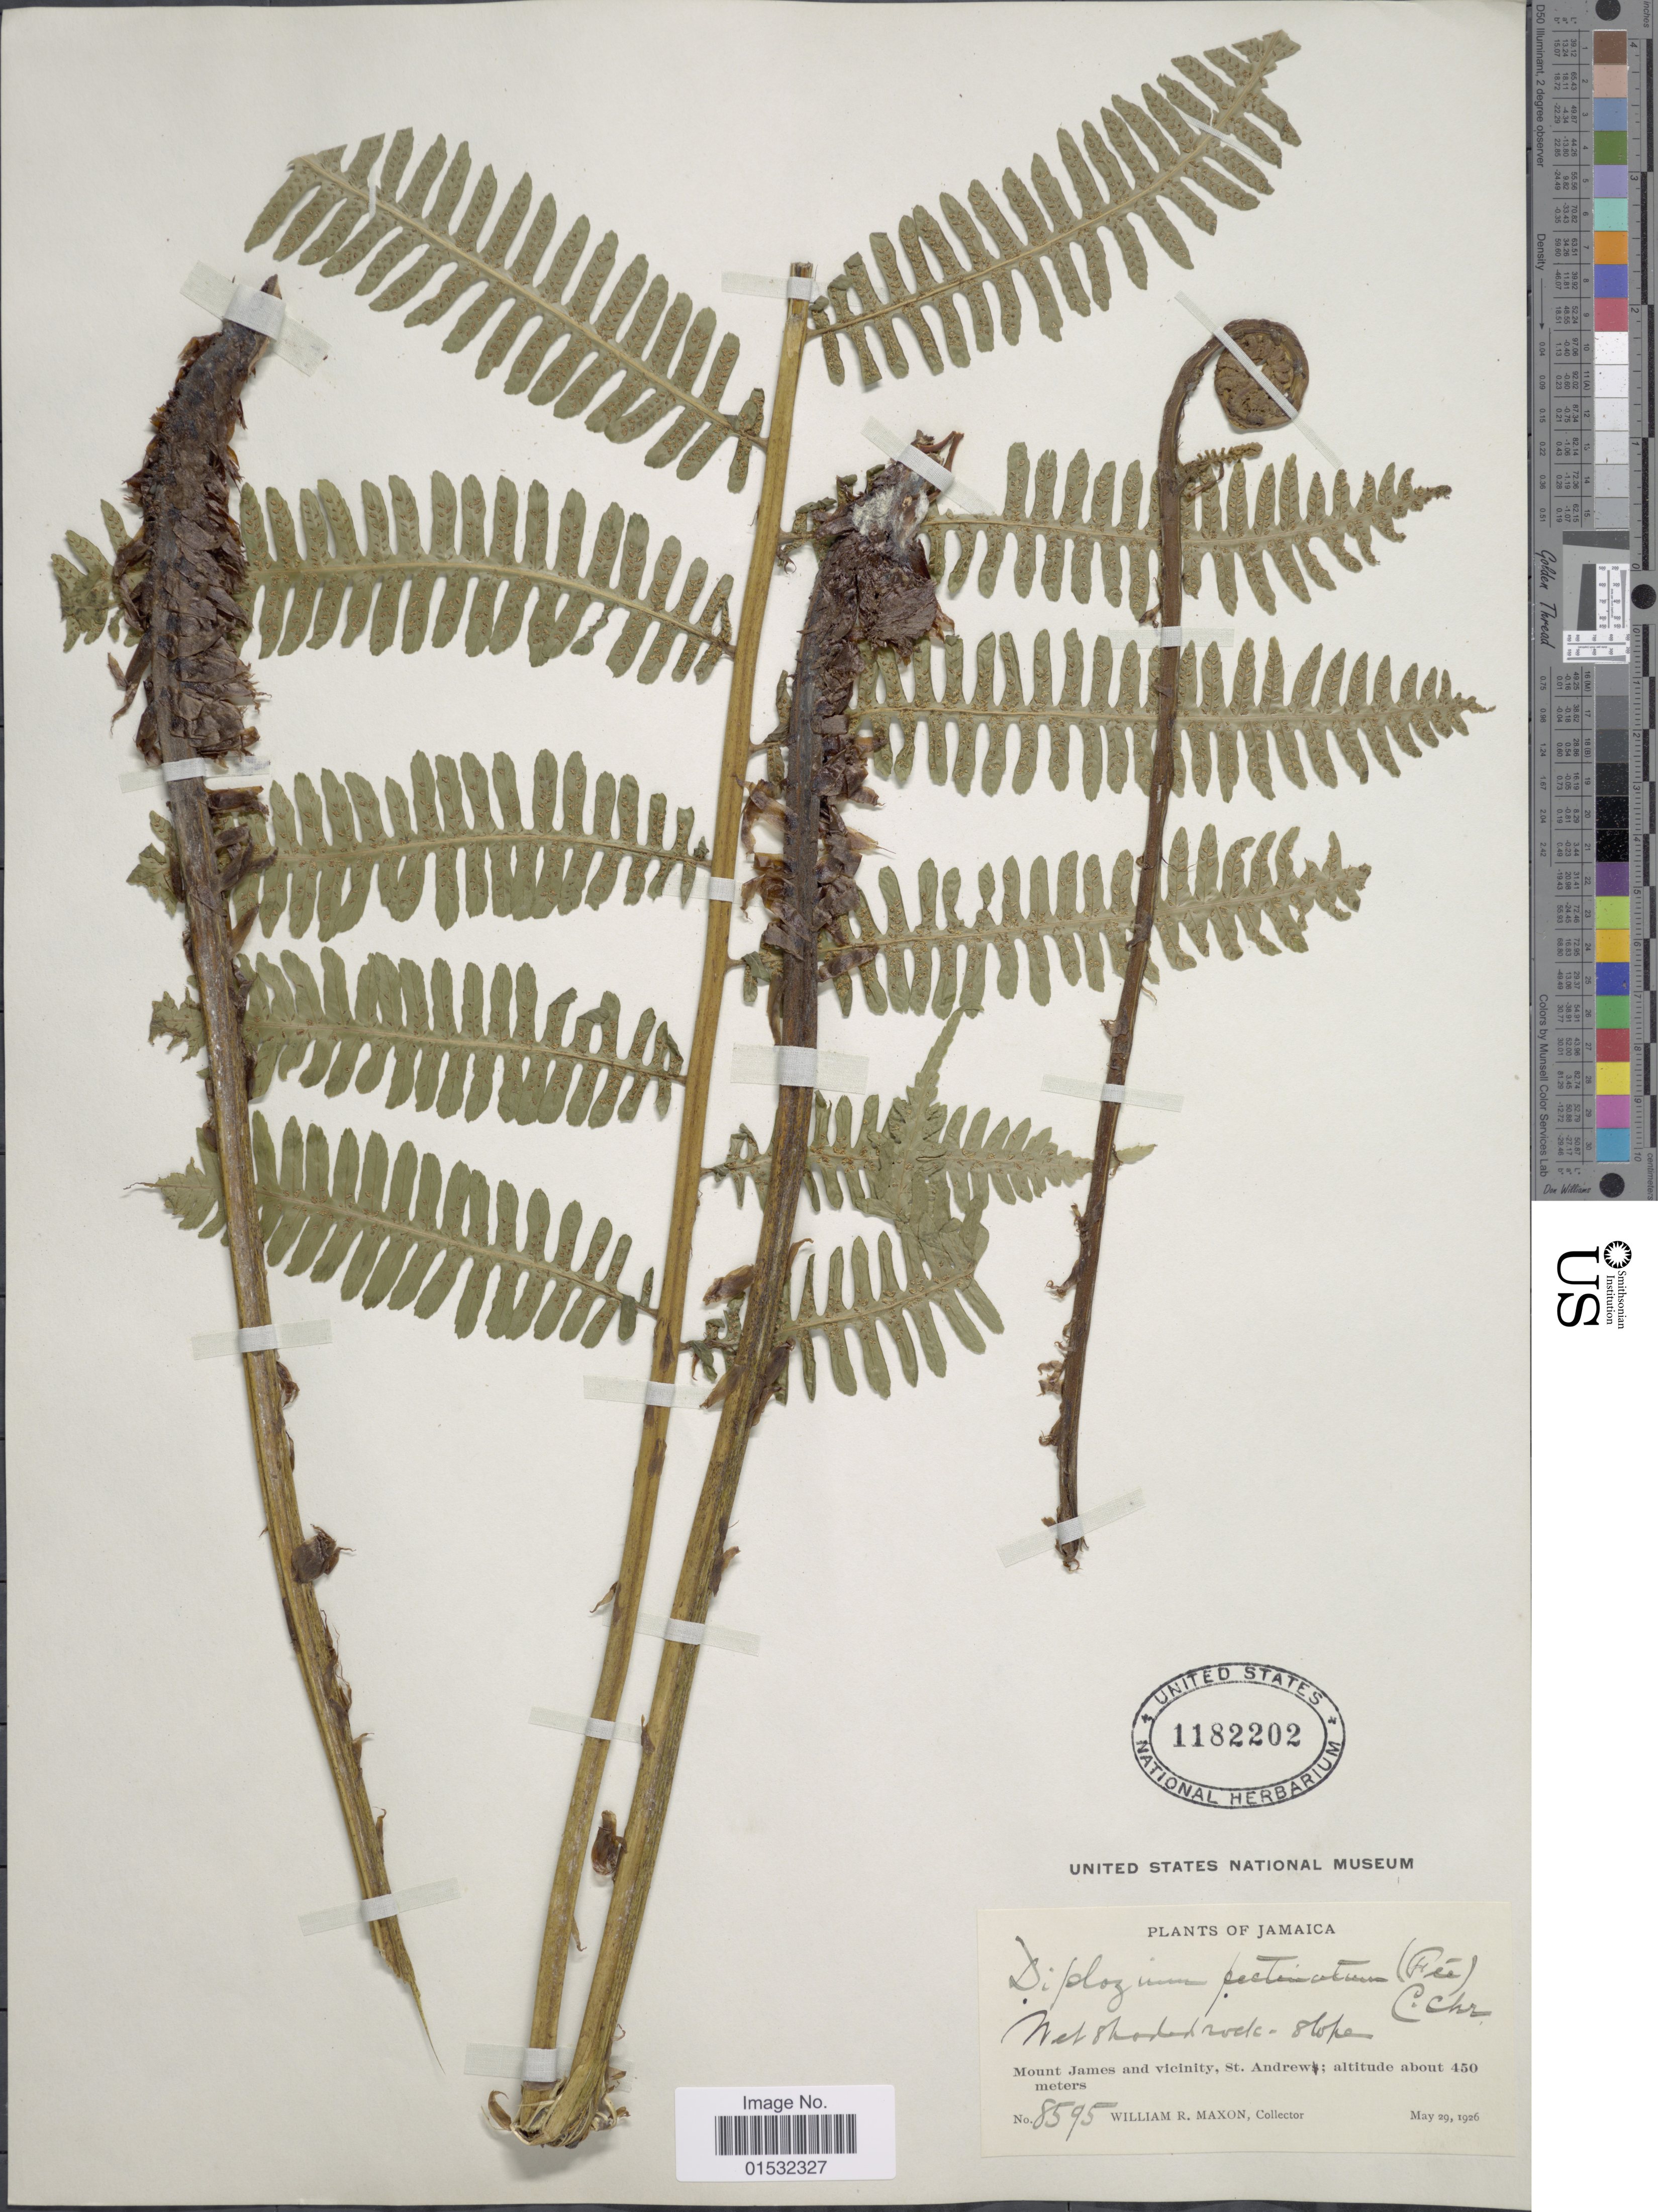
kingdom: Plantae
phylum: Tracheophyta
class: Polypodiopsida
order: Polypodiales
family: Athyriaceae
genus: Diplazium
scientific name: Diplazium pectinatum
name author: (Fée) C. Chr.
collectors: W. R. Maxon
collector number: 8595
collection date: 1926-05-29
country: Jamaica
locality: Mount James and vicinity of St. Andrew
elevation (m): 450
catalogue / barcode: US 1182202